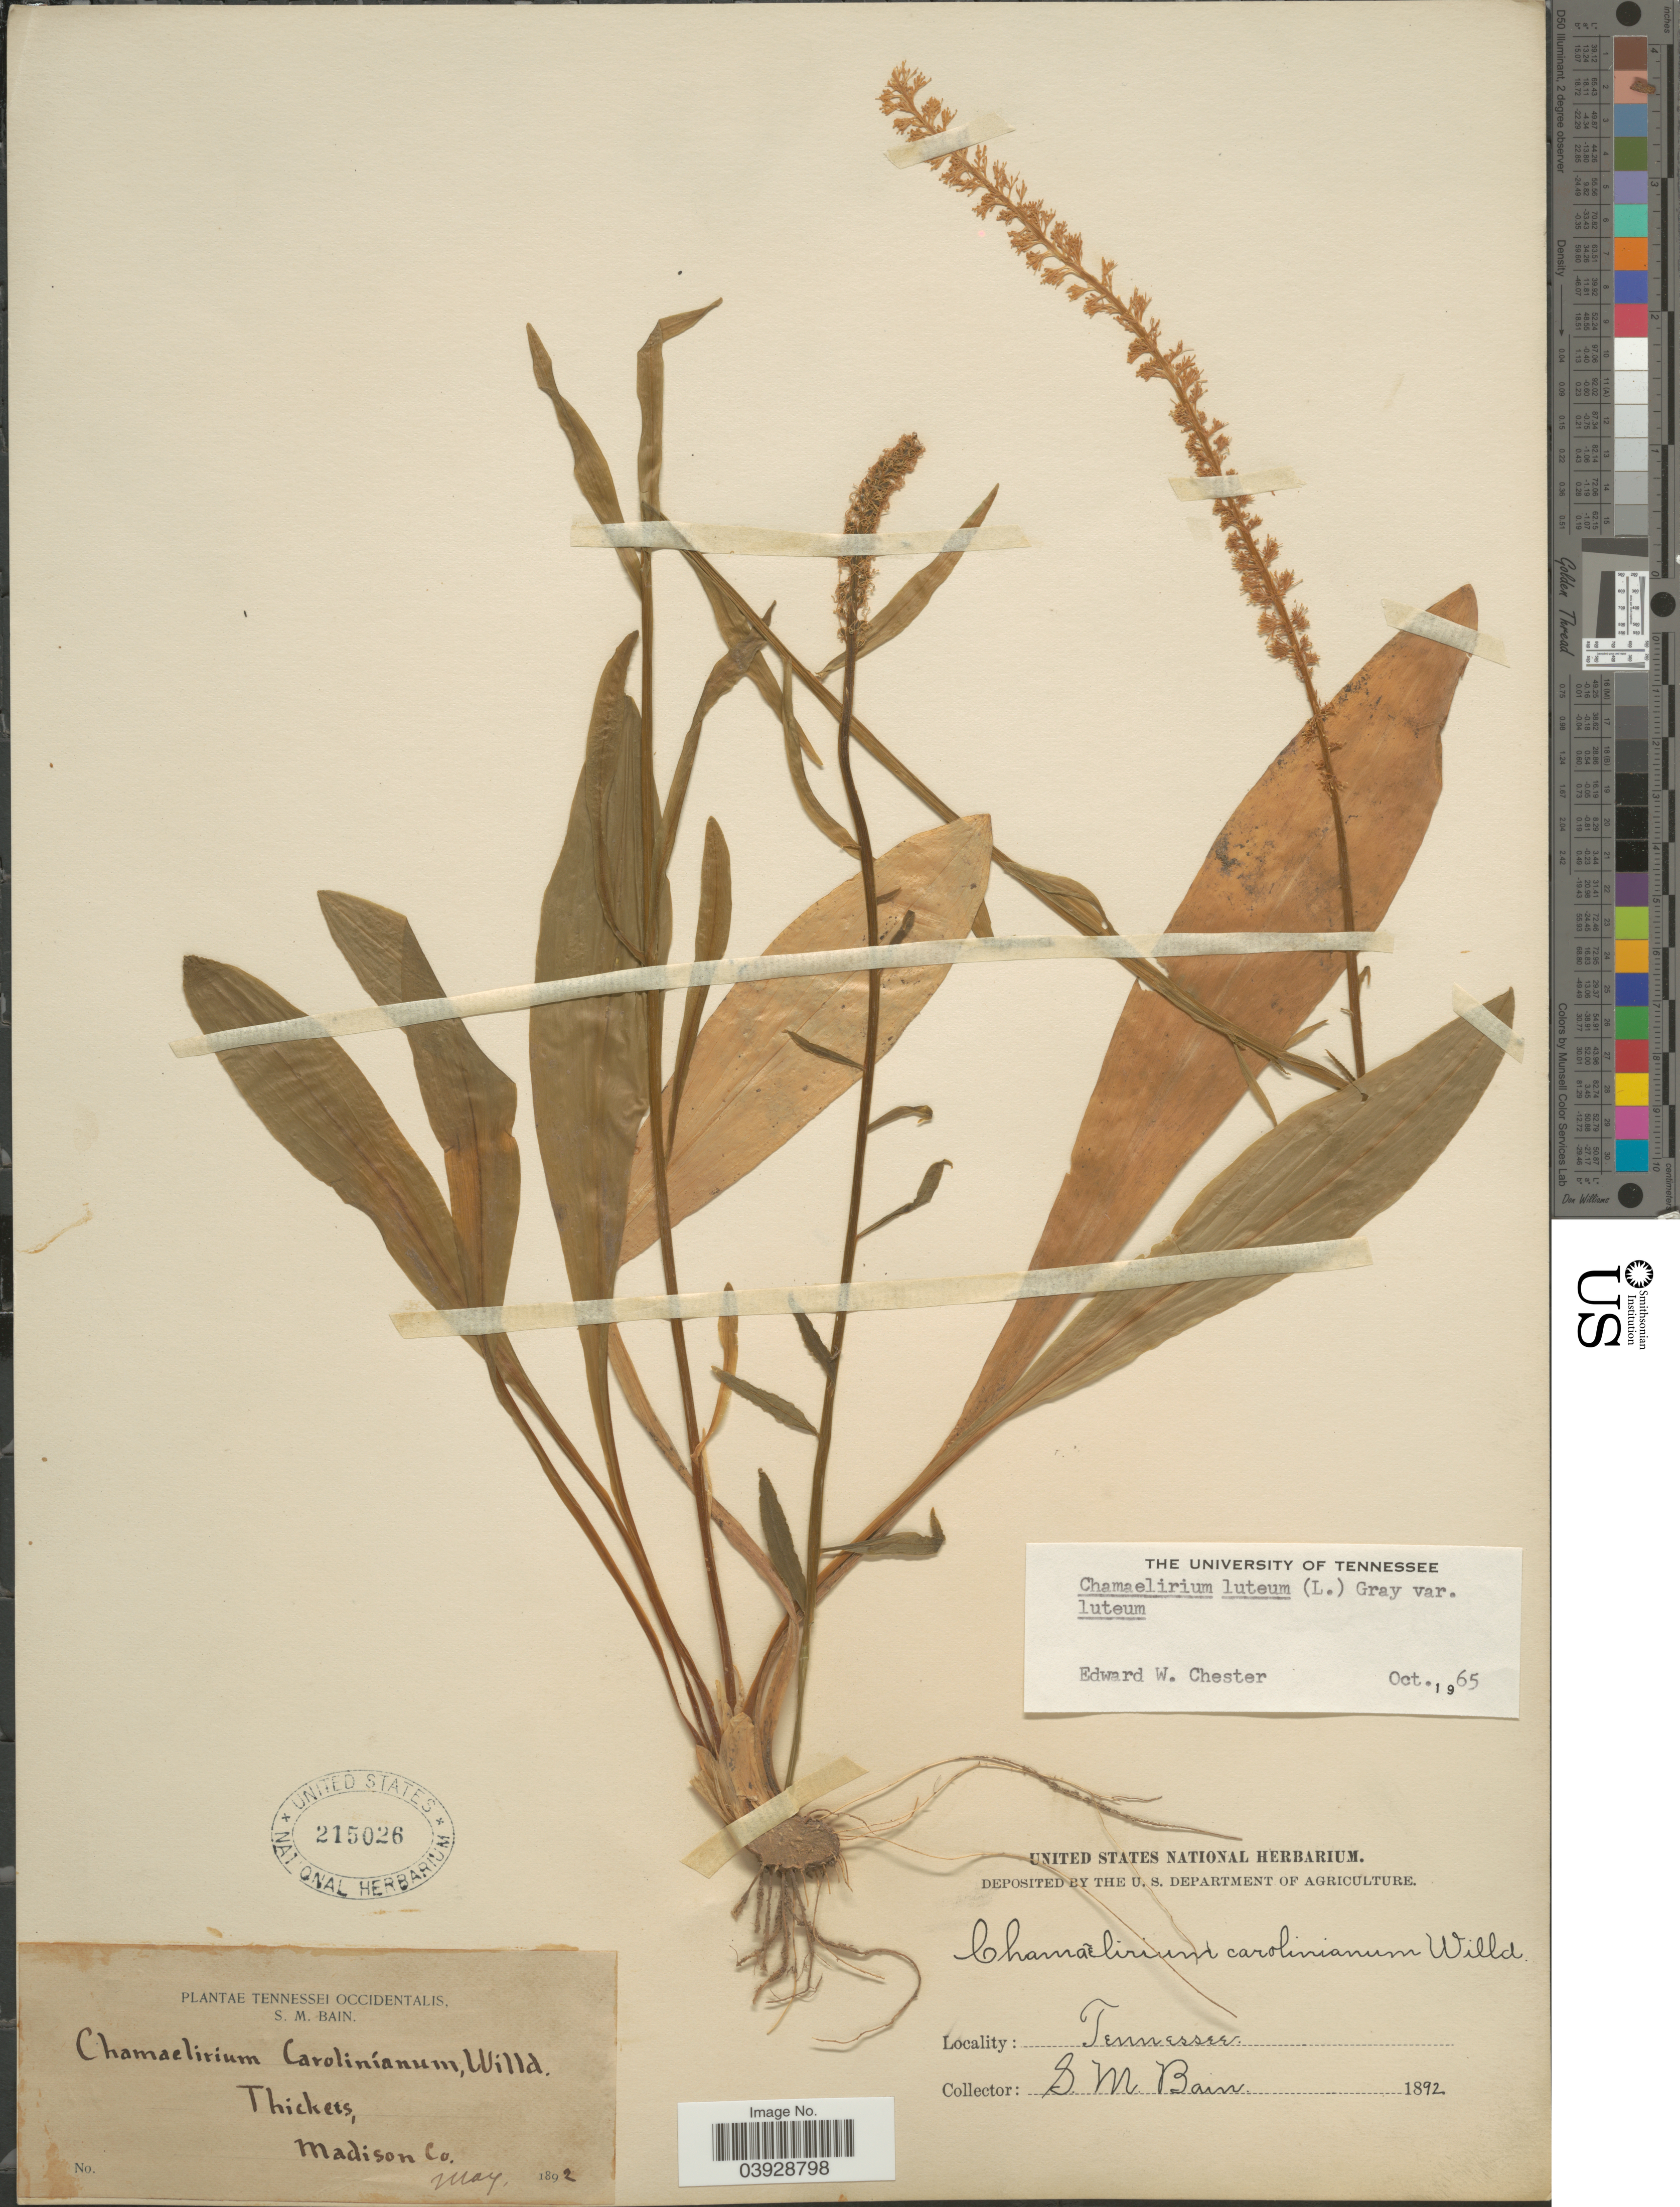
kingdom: Plantae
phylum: Tracheophyta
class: Liliopsida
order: Liliales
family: Melanthiaceae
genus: Chamaelirium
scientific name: Chamaelirium luteum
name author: (L.) A. Gray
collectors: S. M. Bain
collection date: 1892-05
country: United States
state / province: Tennessee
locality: Tennessei Occidentalis. Madison Co.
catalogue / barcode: US 215026